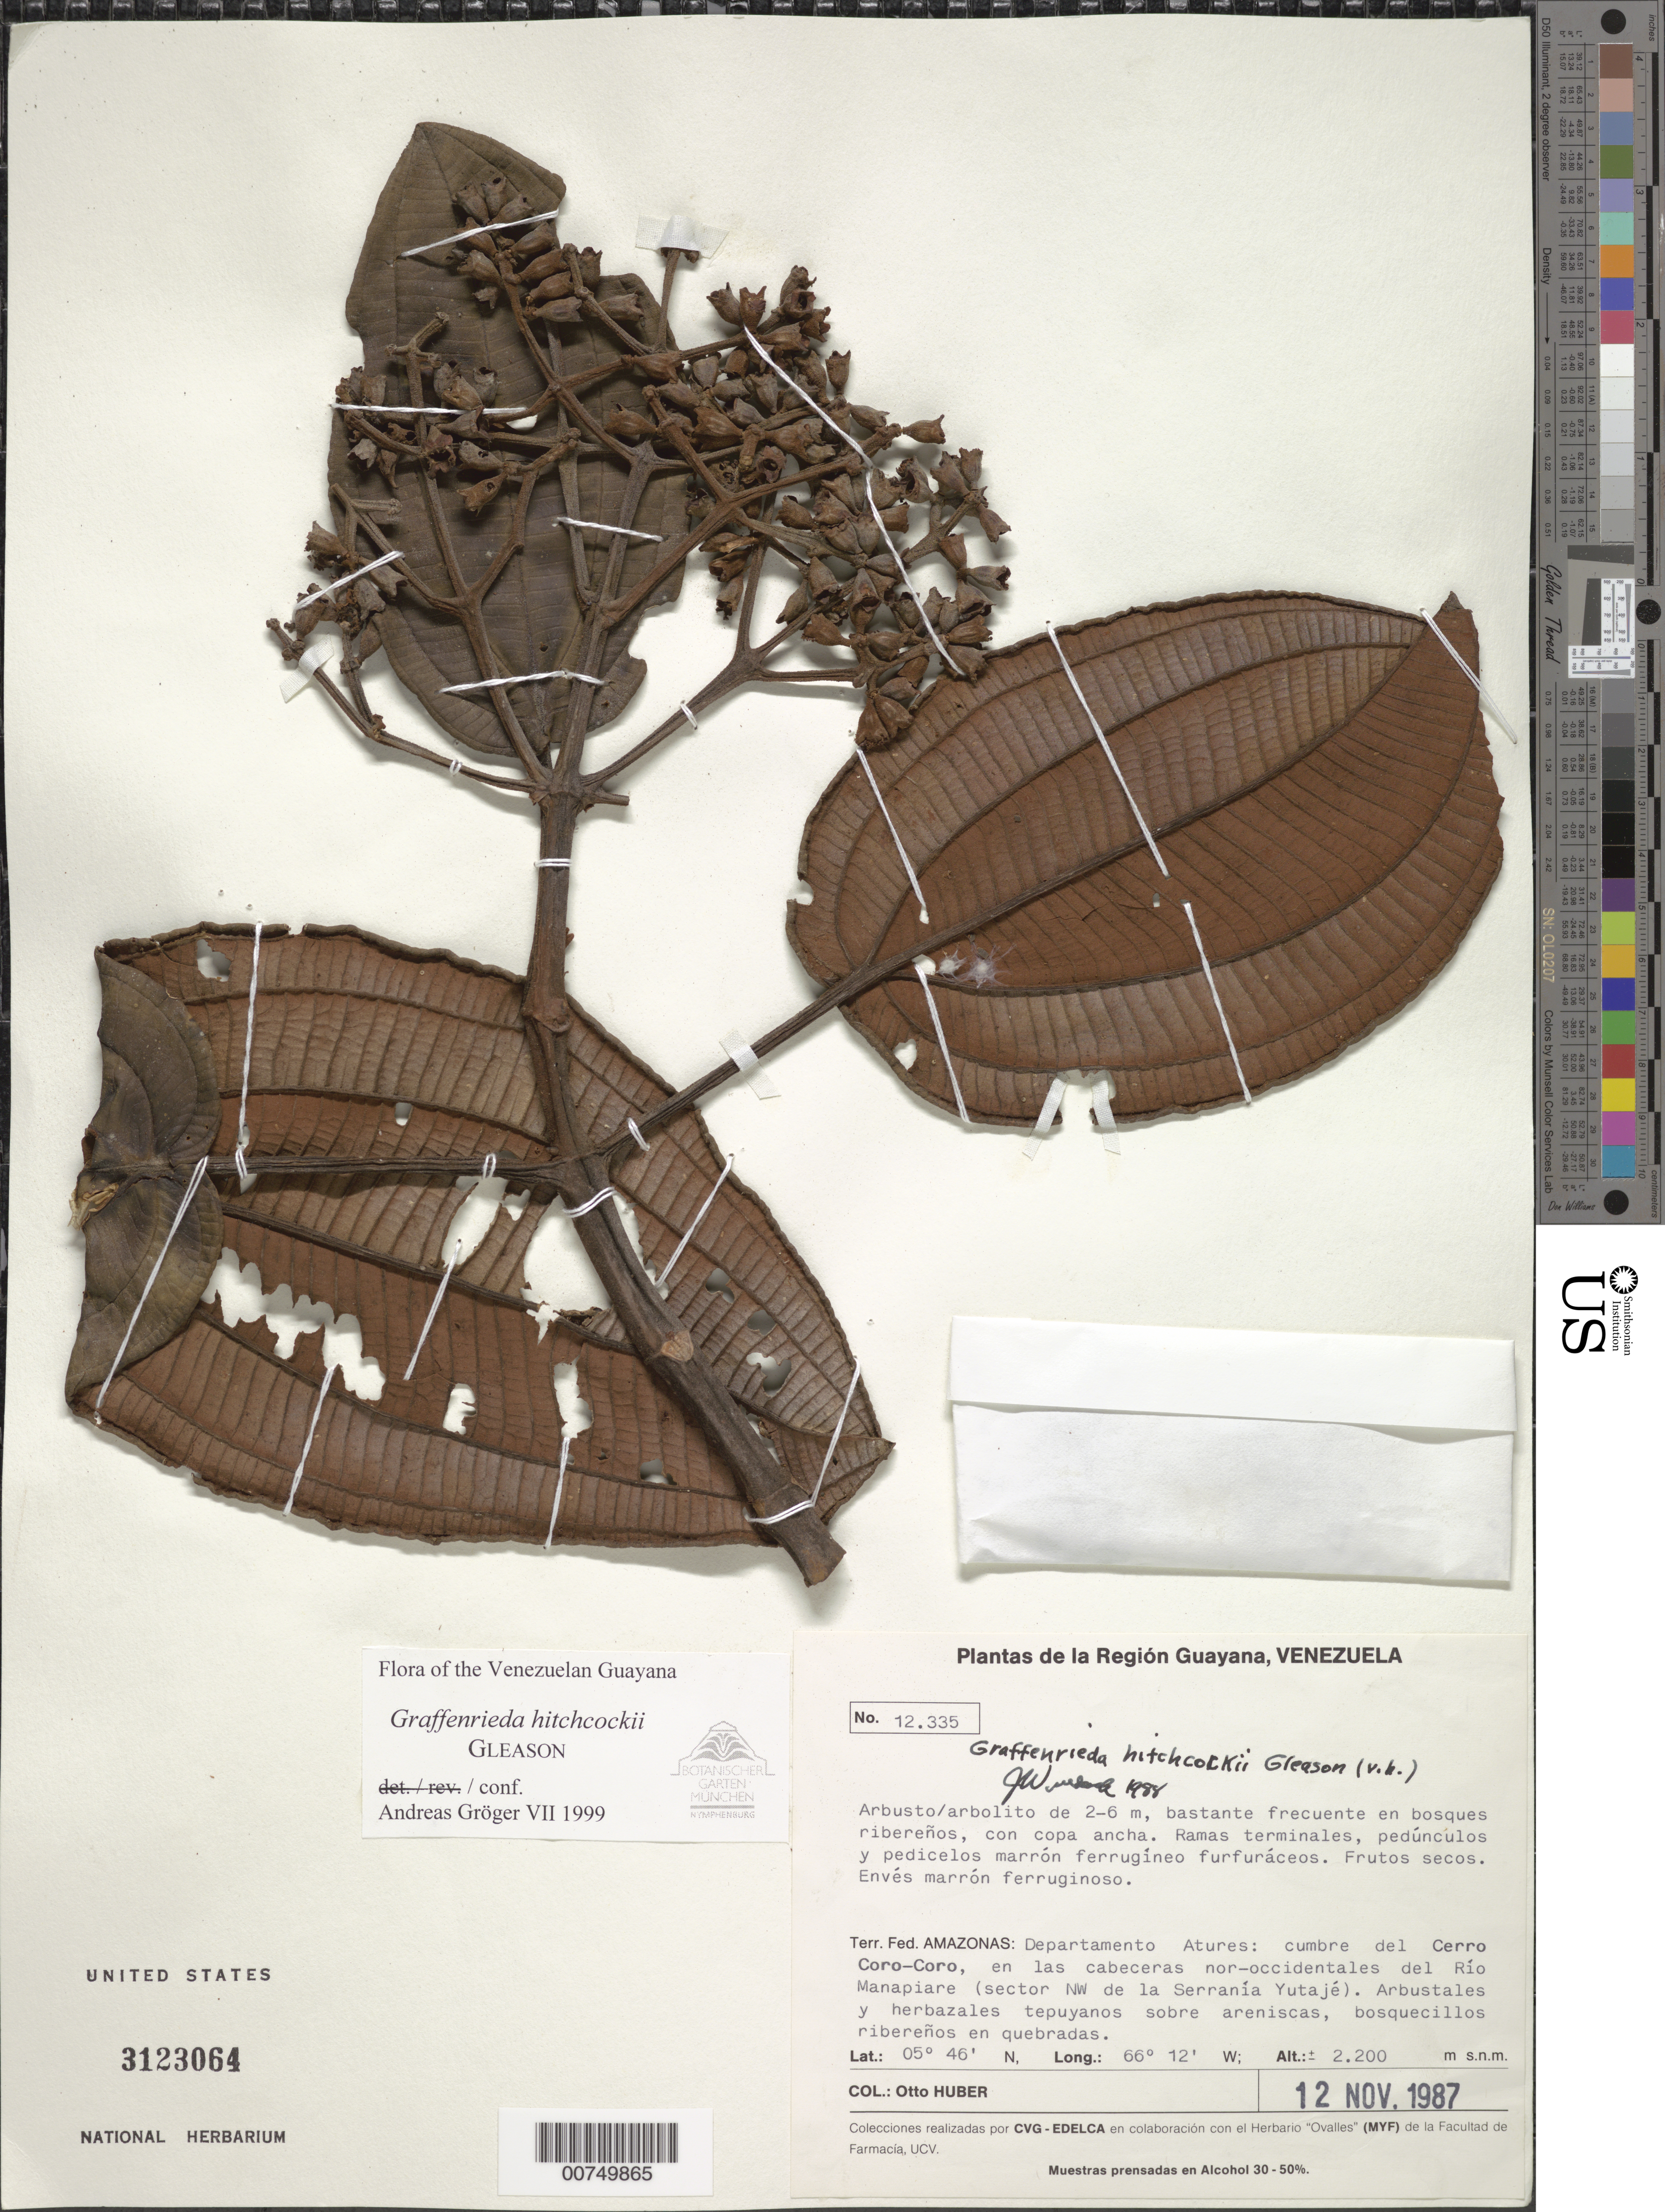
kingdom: Plantae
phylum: Tracheophyta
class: Magnoliopsida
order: Myrtales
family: Melastomataceae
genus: Graffenrieda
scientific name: Graffenrieda hitchcockii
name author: Gleason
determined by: Gröger, A.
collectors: O. Huber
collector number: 12335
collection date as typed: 12-Nov-87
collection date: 1987-11-12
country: Venezuela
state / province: Amazonas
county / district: Atures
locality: Cerro Coro-Coro, en las cabeceras nor-occidentales del Río Manapiare (Sector NW de la Serranía Yutajé)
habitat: Bosques riberenos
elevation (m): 2200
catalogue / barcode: US 3123064